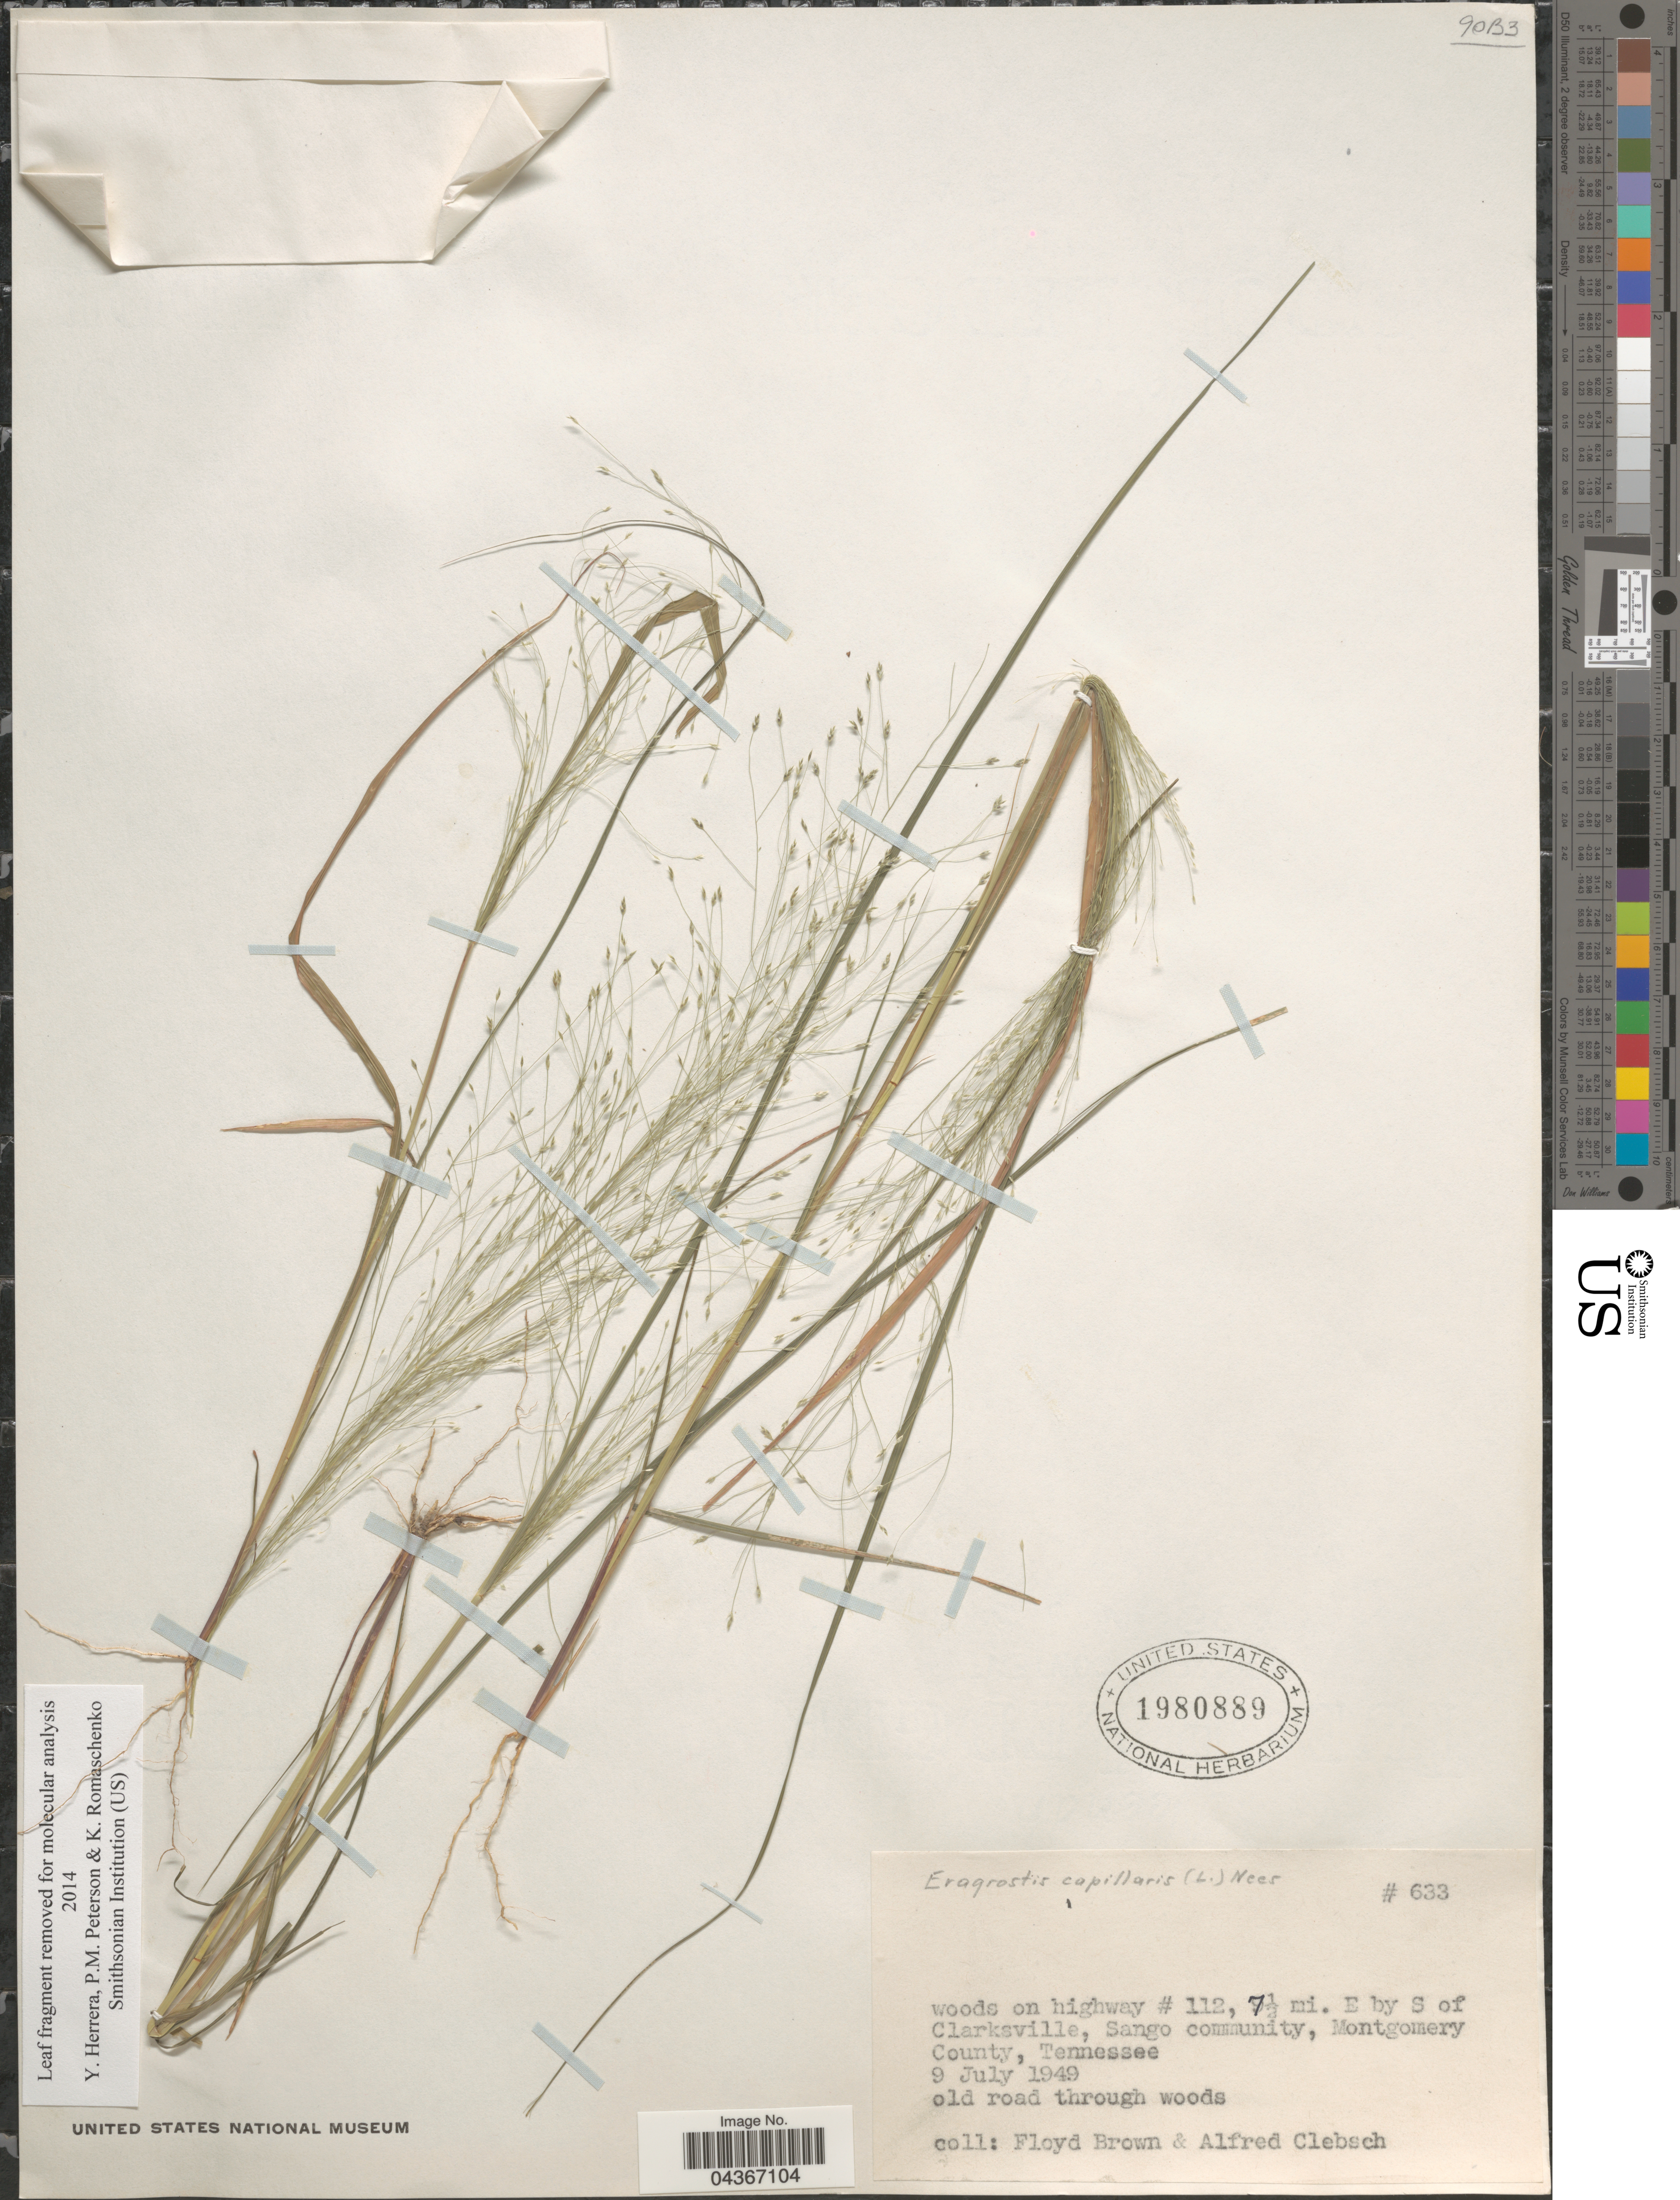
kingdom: Plantae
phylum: Tracheophyta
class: Liliopsida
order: Poales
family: Poaceae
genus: Eragrostis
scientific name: Eragrostis capillaris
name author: (L.) Nees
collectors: F. Brown & A. Clebsch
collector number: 633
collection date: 1949-07-09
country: United States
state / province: Tennessee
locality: Woods on highway #112, 7½ mi. E by S of Clarksville, Sango community, Montgomery County. Old road through woods.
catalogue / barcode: US 1980889